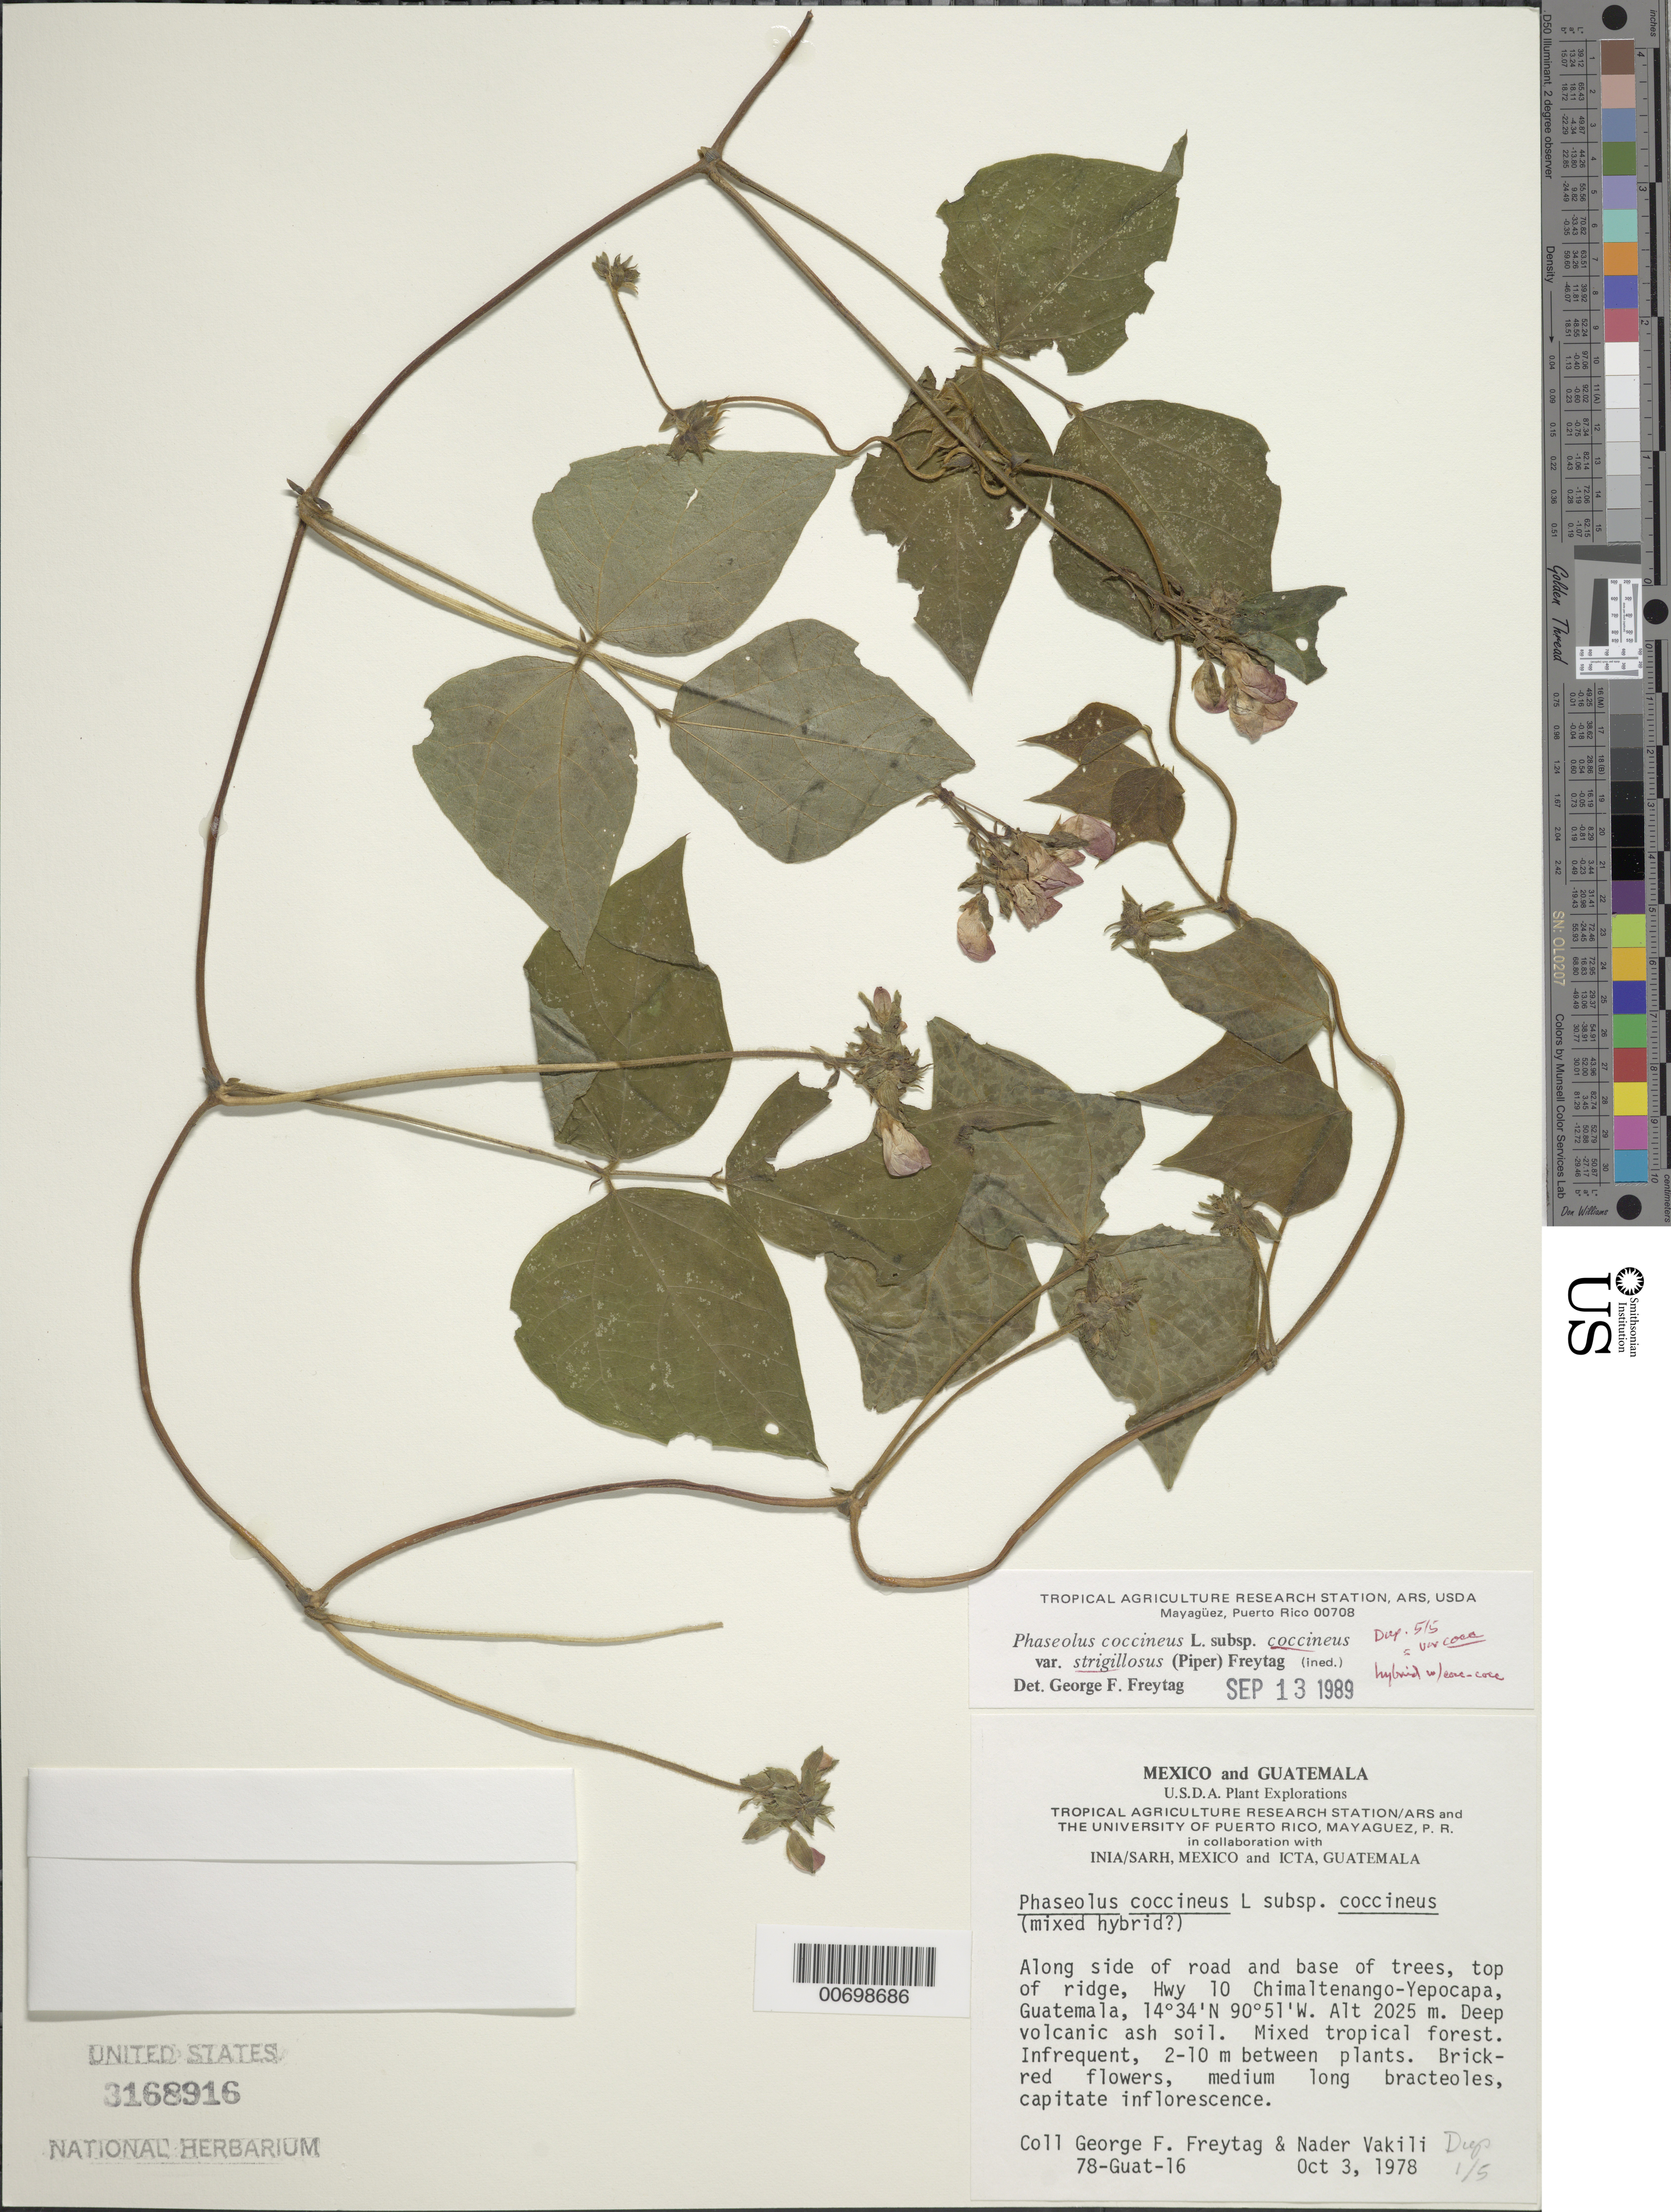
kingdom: Plantae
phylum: Tracheophyta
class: Magnoliopsida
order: Fabales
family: Fabaceae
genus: Phaseolus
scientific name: Phaseolus coccineus var. strigillosus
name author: (Piper) Freytag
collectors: G. F. Freytag & N. Vakili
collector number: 78-Guat-16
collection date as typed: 10 Mar 1978 or 03 Oct 1978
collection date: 1978-03-10 or 1978-10-03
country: Guatemala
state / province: Chimaltenango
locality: Along side of road and base of trees, top of ridge, Hwy 10 Chimaltenango-Yepocapa.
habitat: Deep volcanic ash soil. Mixed tropical forest, 2-10 m between plants.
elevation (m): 2025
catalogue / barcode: US 3168916